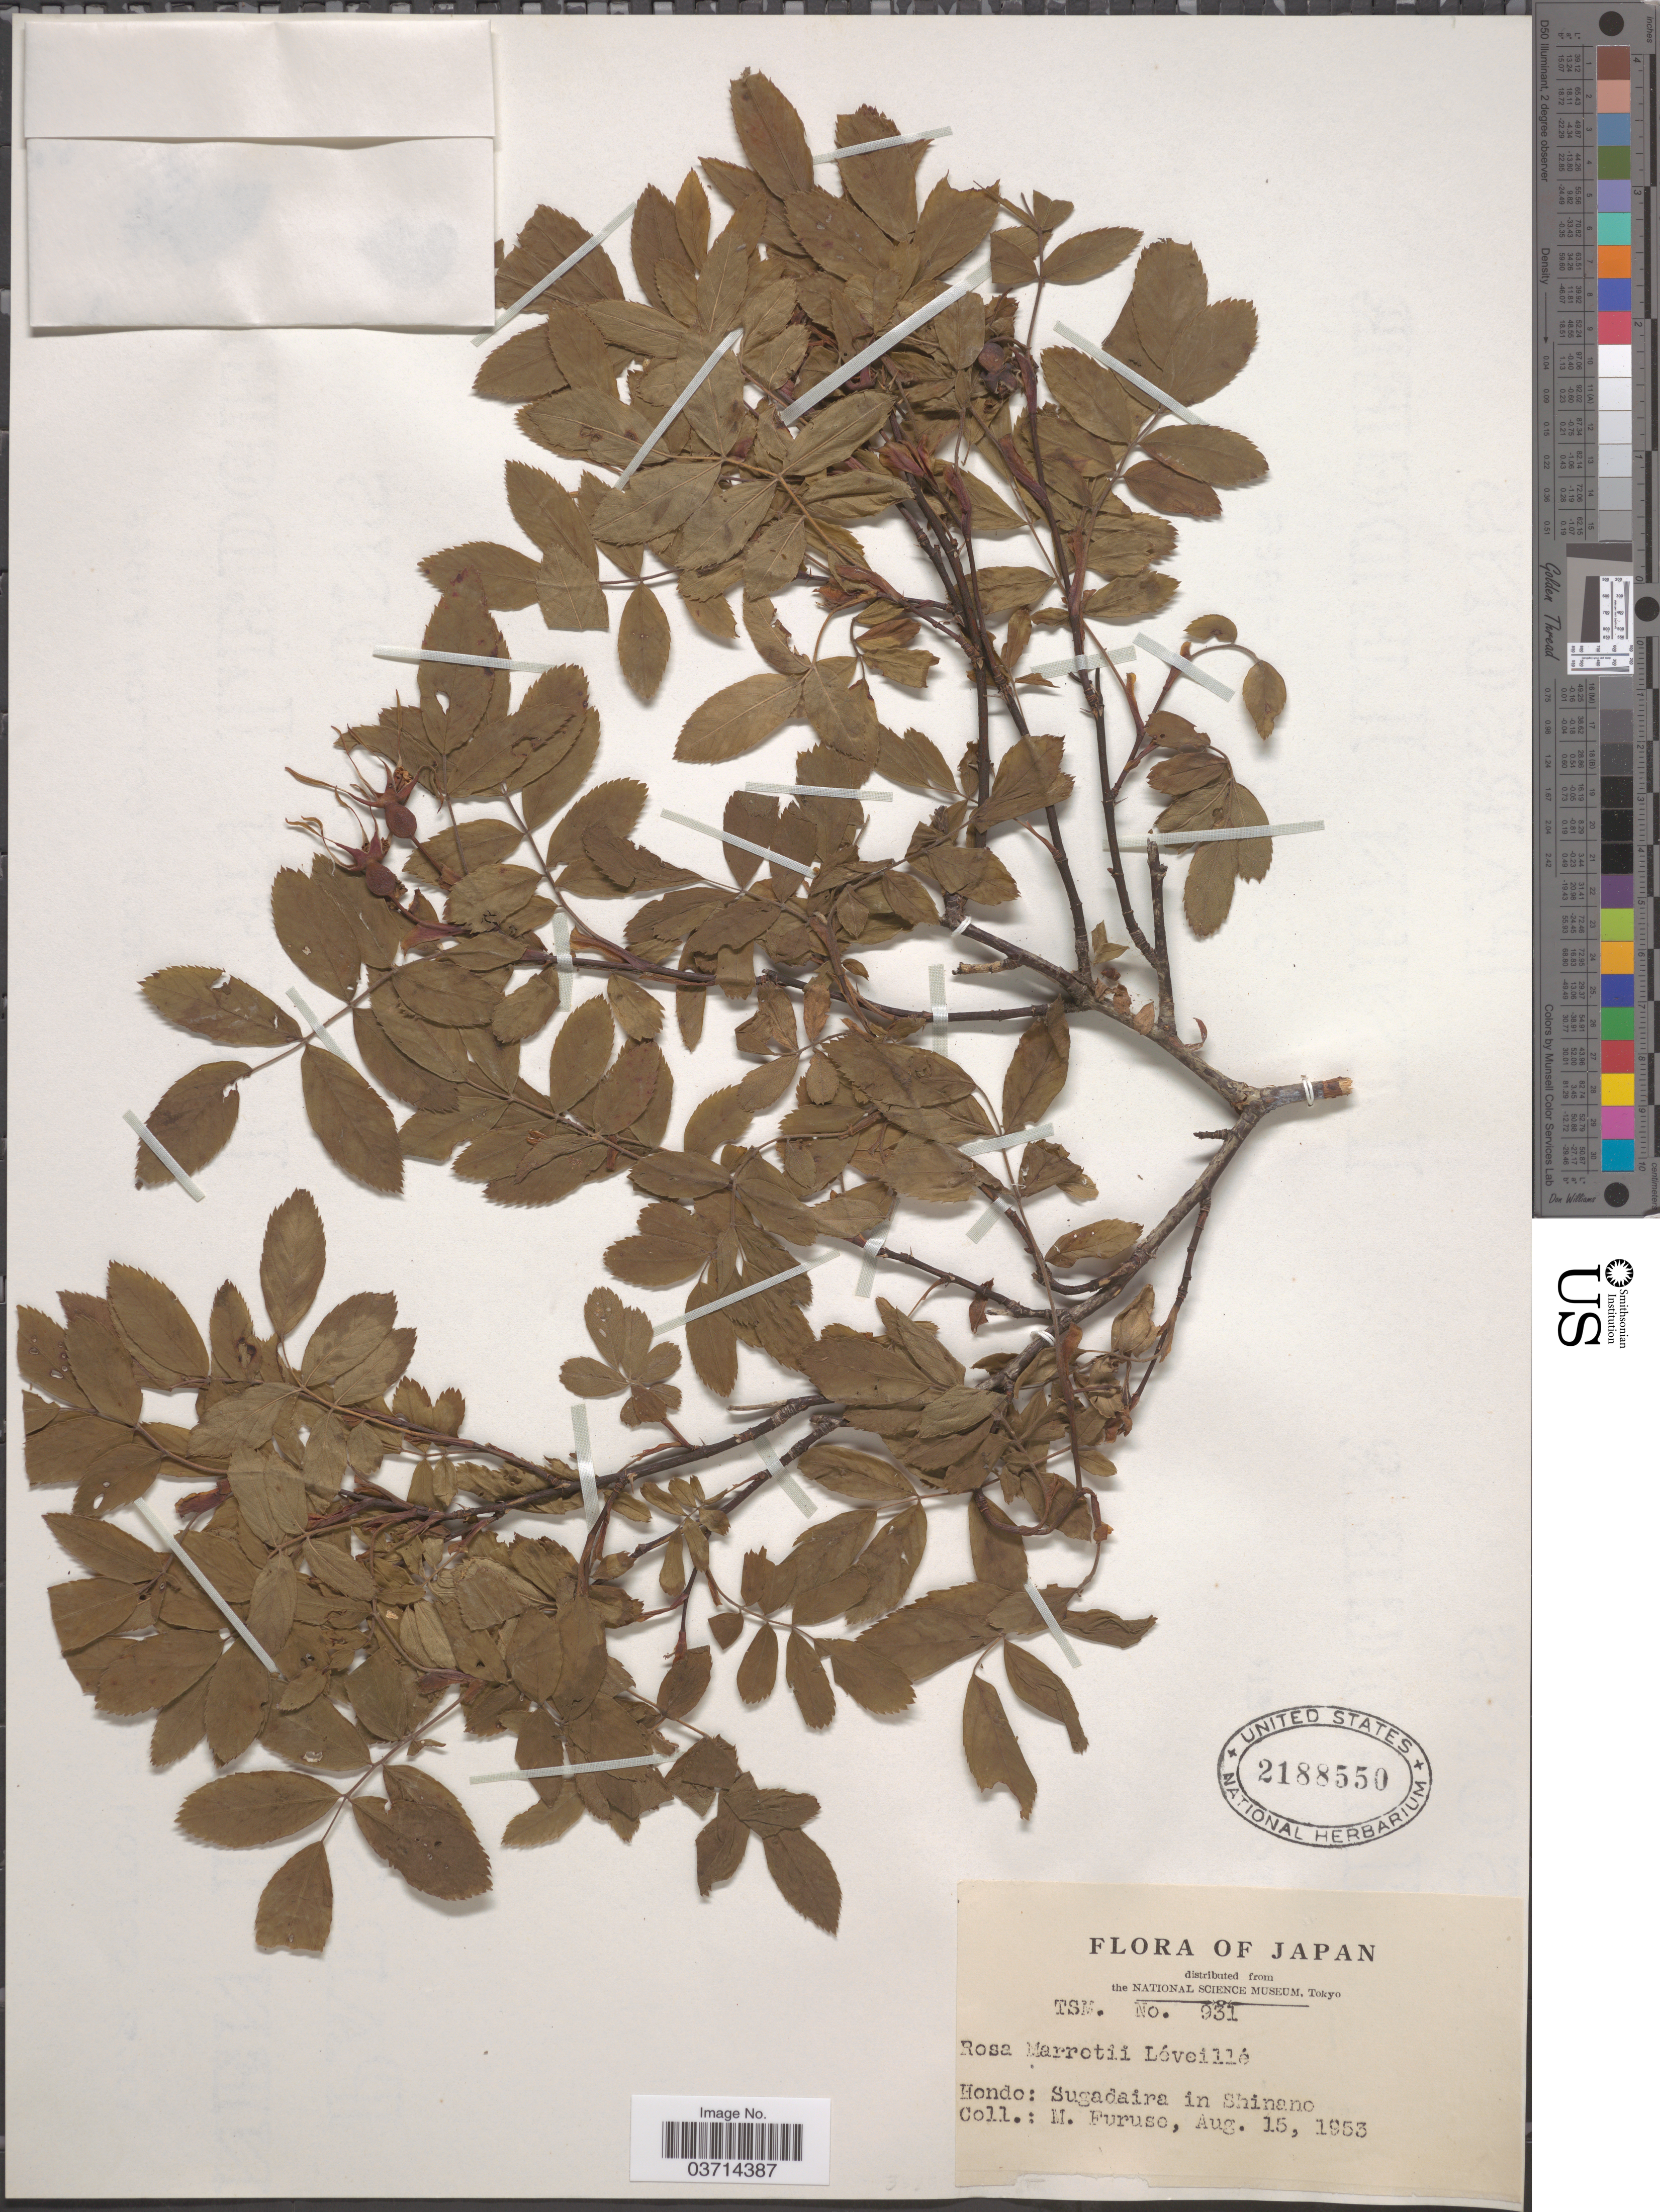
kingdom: Plantae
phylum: Tracheophyta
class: Magnoliopsida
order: Rosales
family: Rosaceae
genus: Rosa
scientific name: Rosa marrettii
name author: H. Lév.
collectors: M. Furuso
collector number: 931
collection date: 1953-08-15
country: Japan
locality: Hondo: Sugadaira in Shinano.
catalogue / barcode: US 2188550